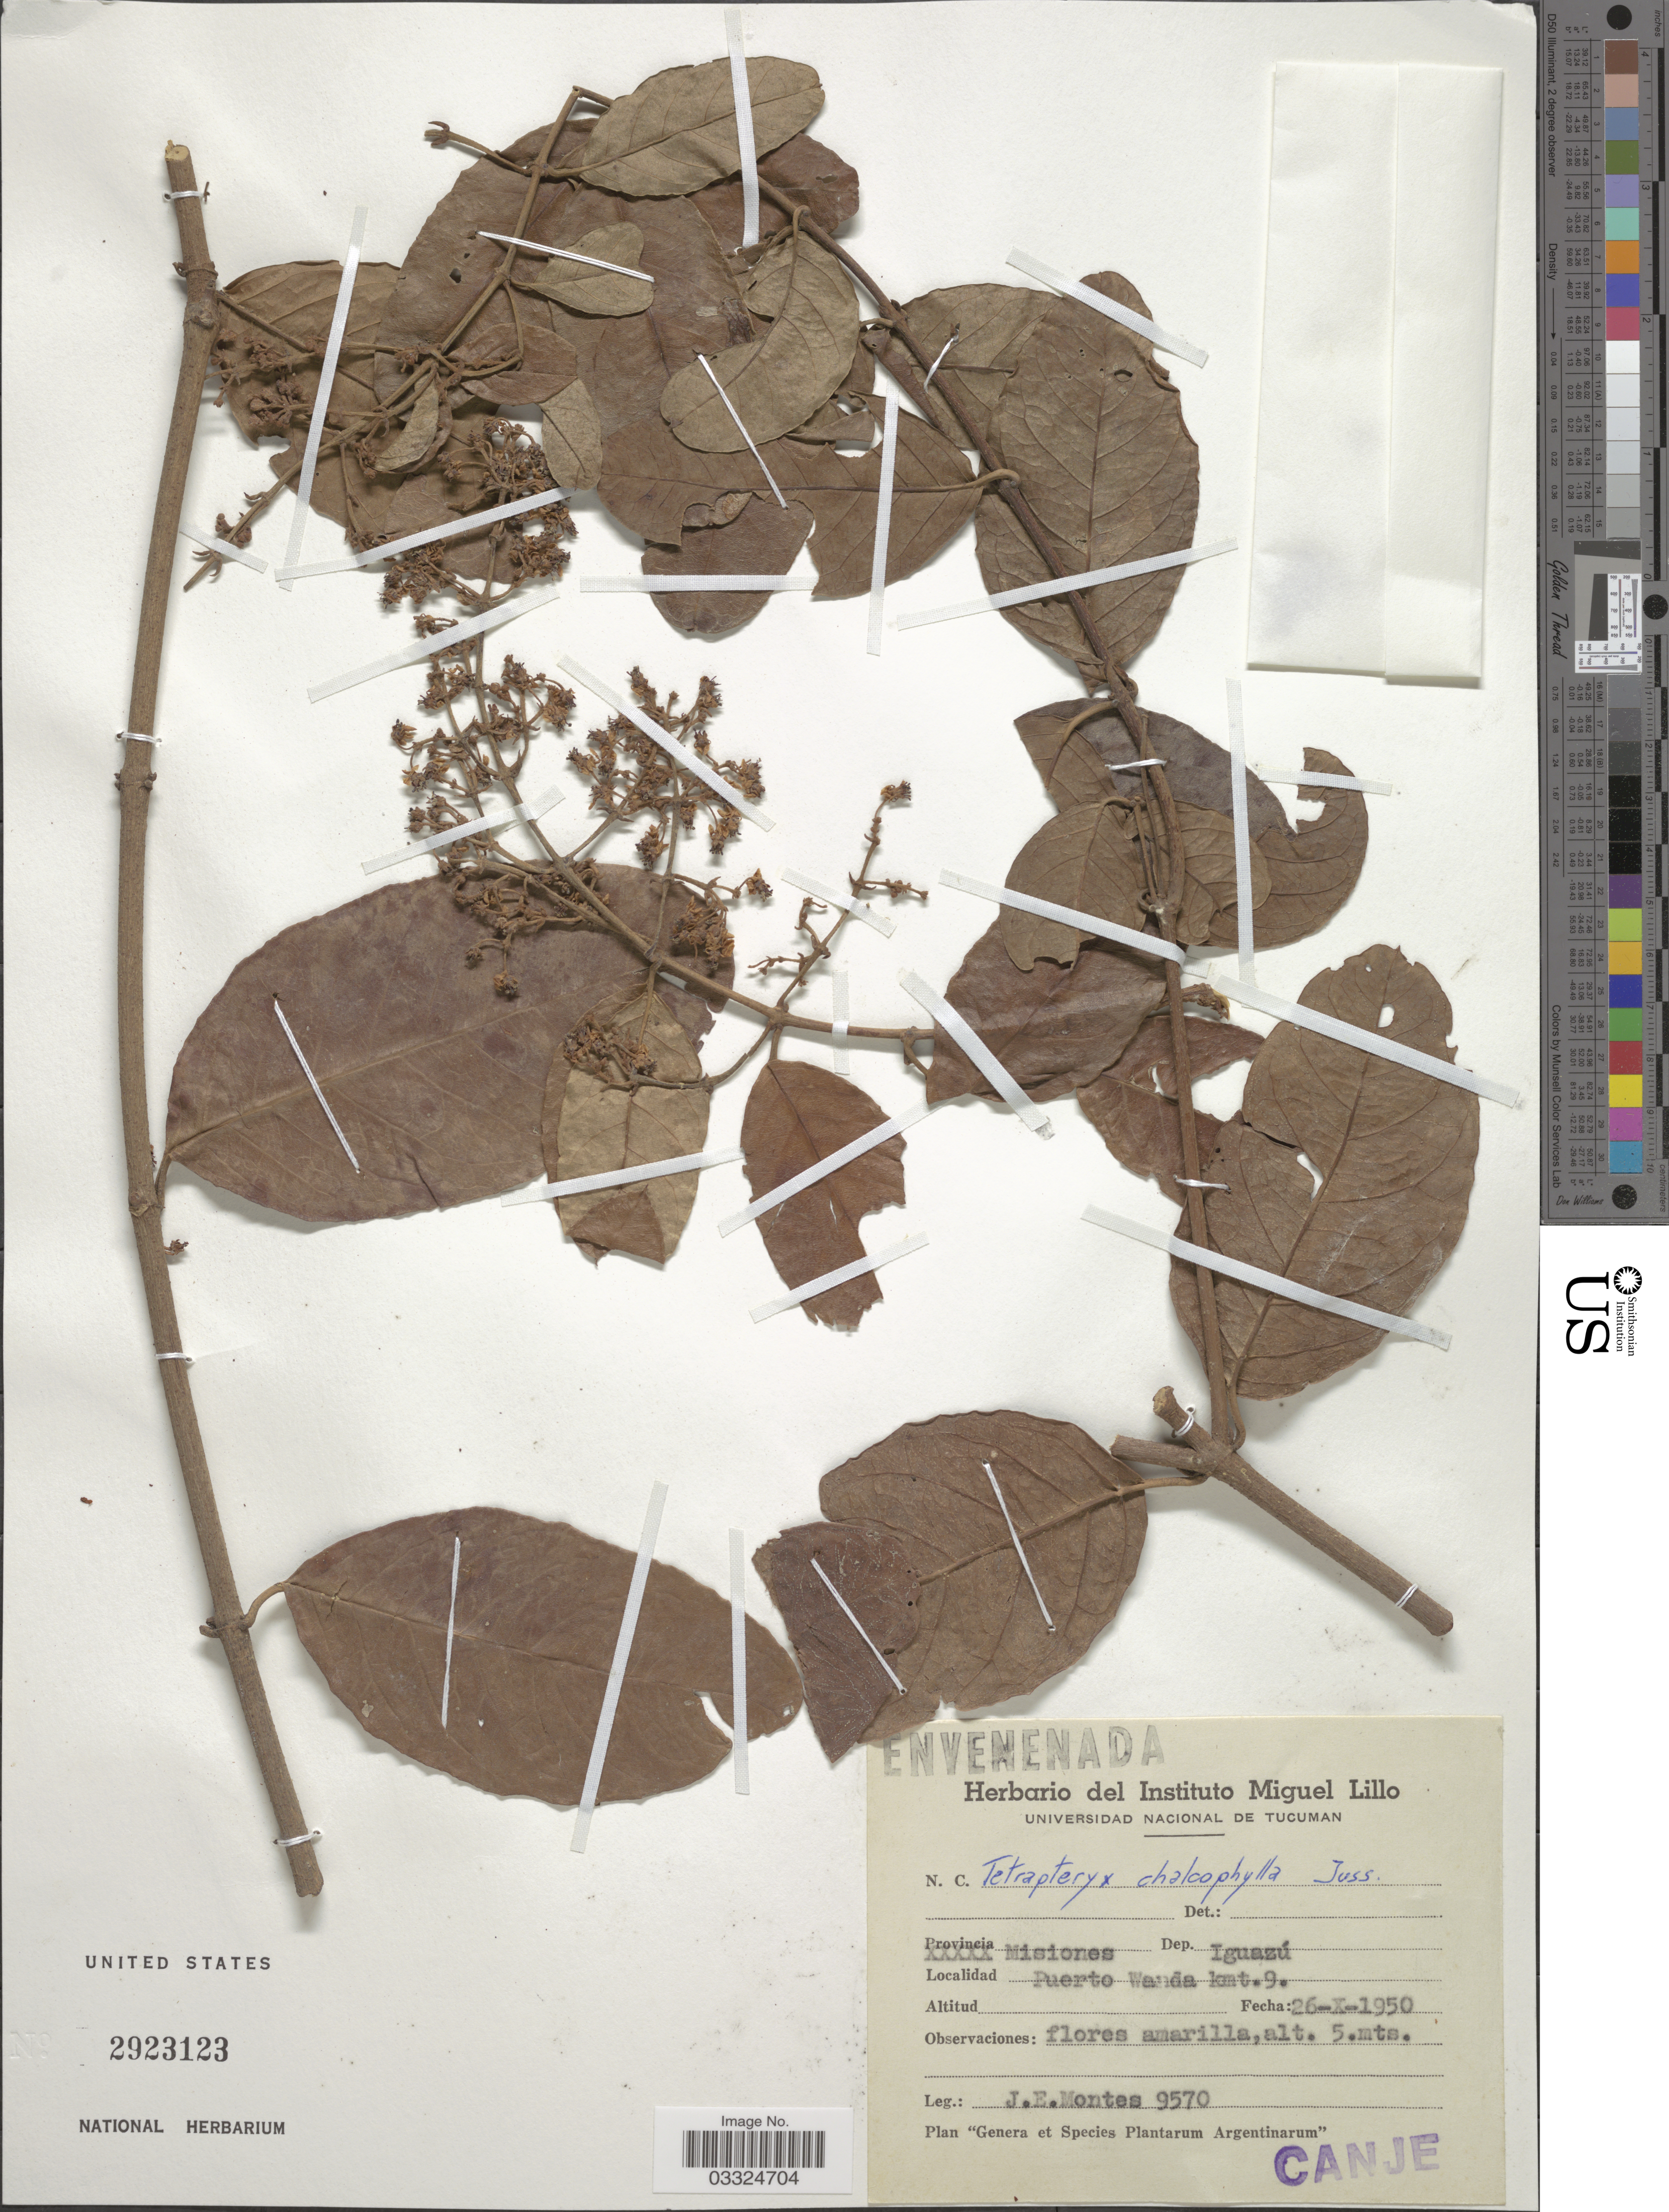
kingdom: Plantae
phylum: Tracheophyta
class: Magnoliopsida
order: Malpighiales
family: Malpighiaceae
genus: Niedenzuella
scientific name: Niedenzuella sericea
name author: (A. Juss.) W.R. Anderson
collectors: J. E. Montes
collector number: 9570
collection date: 1950-10-26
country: Argentina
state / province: Misiones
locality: Dep. Iguazú. Puerto Wanda kmt.9.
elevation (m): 5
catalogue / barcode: US 2923123